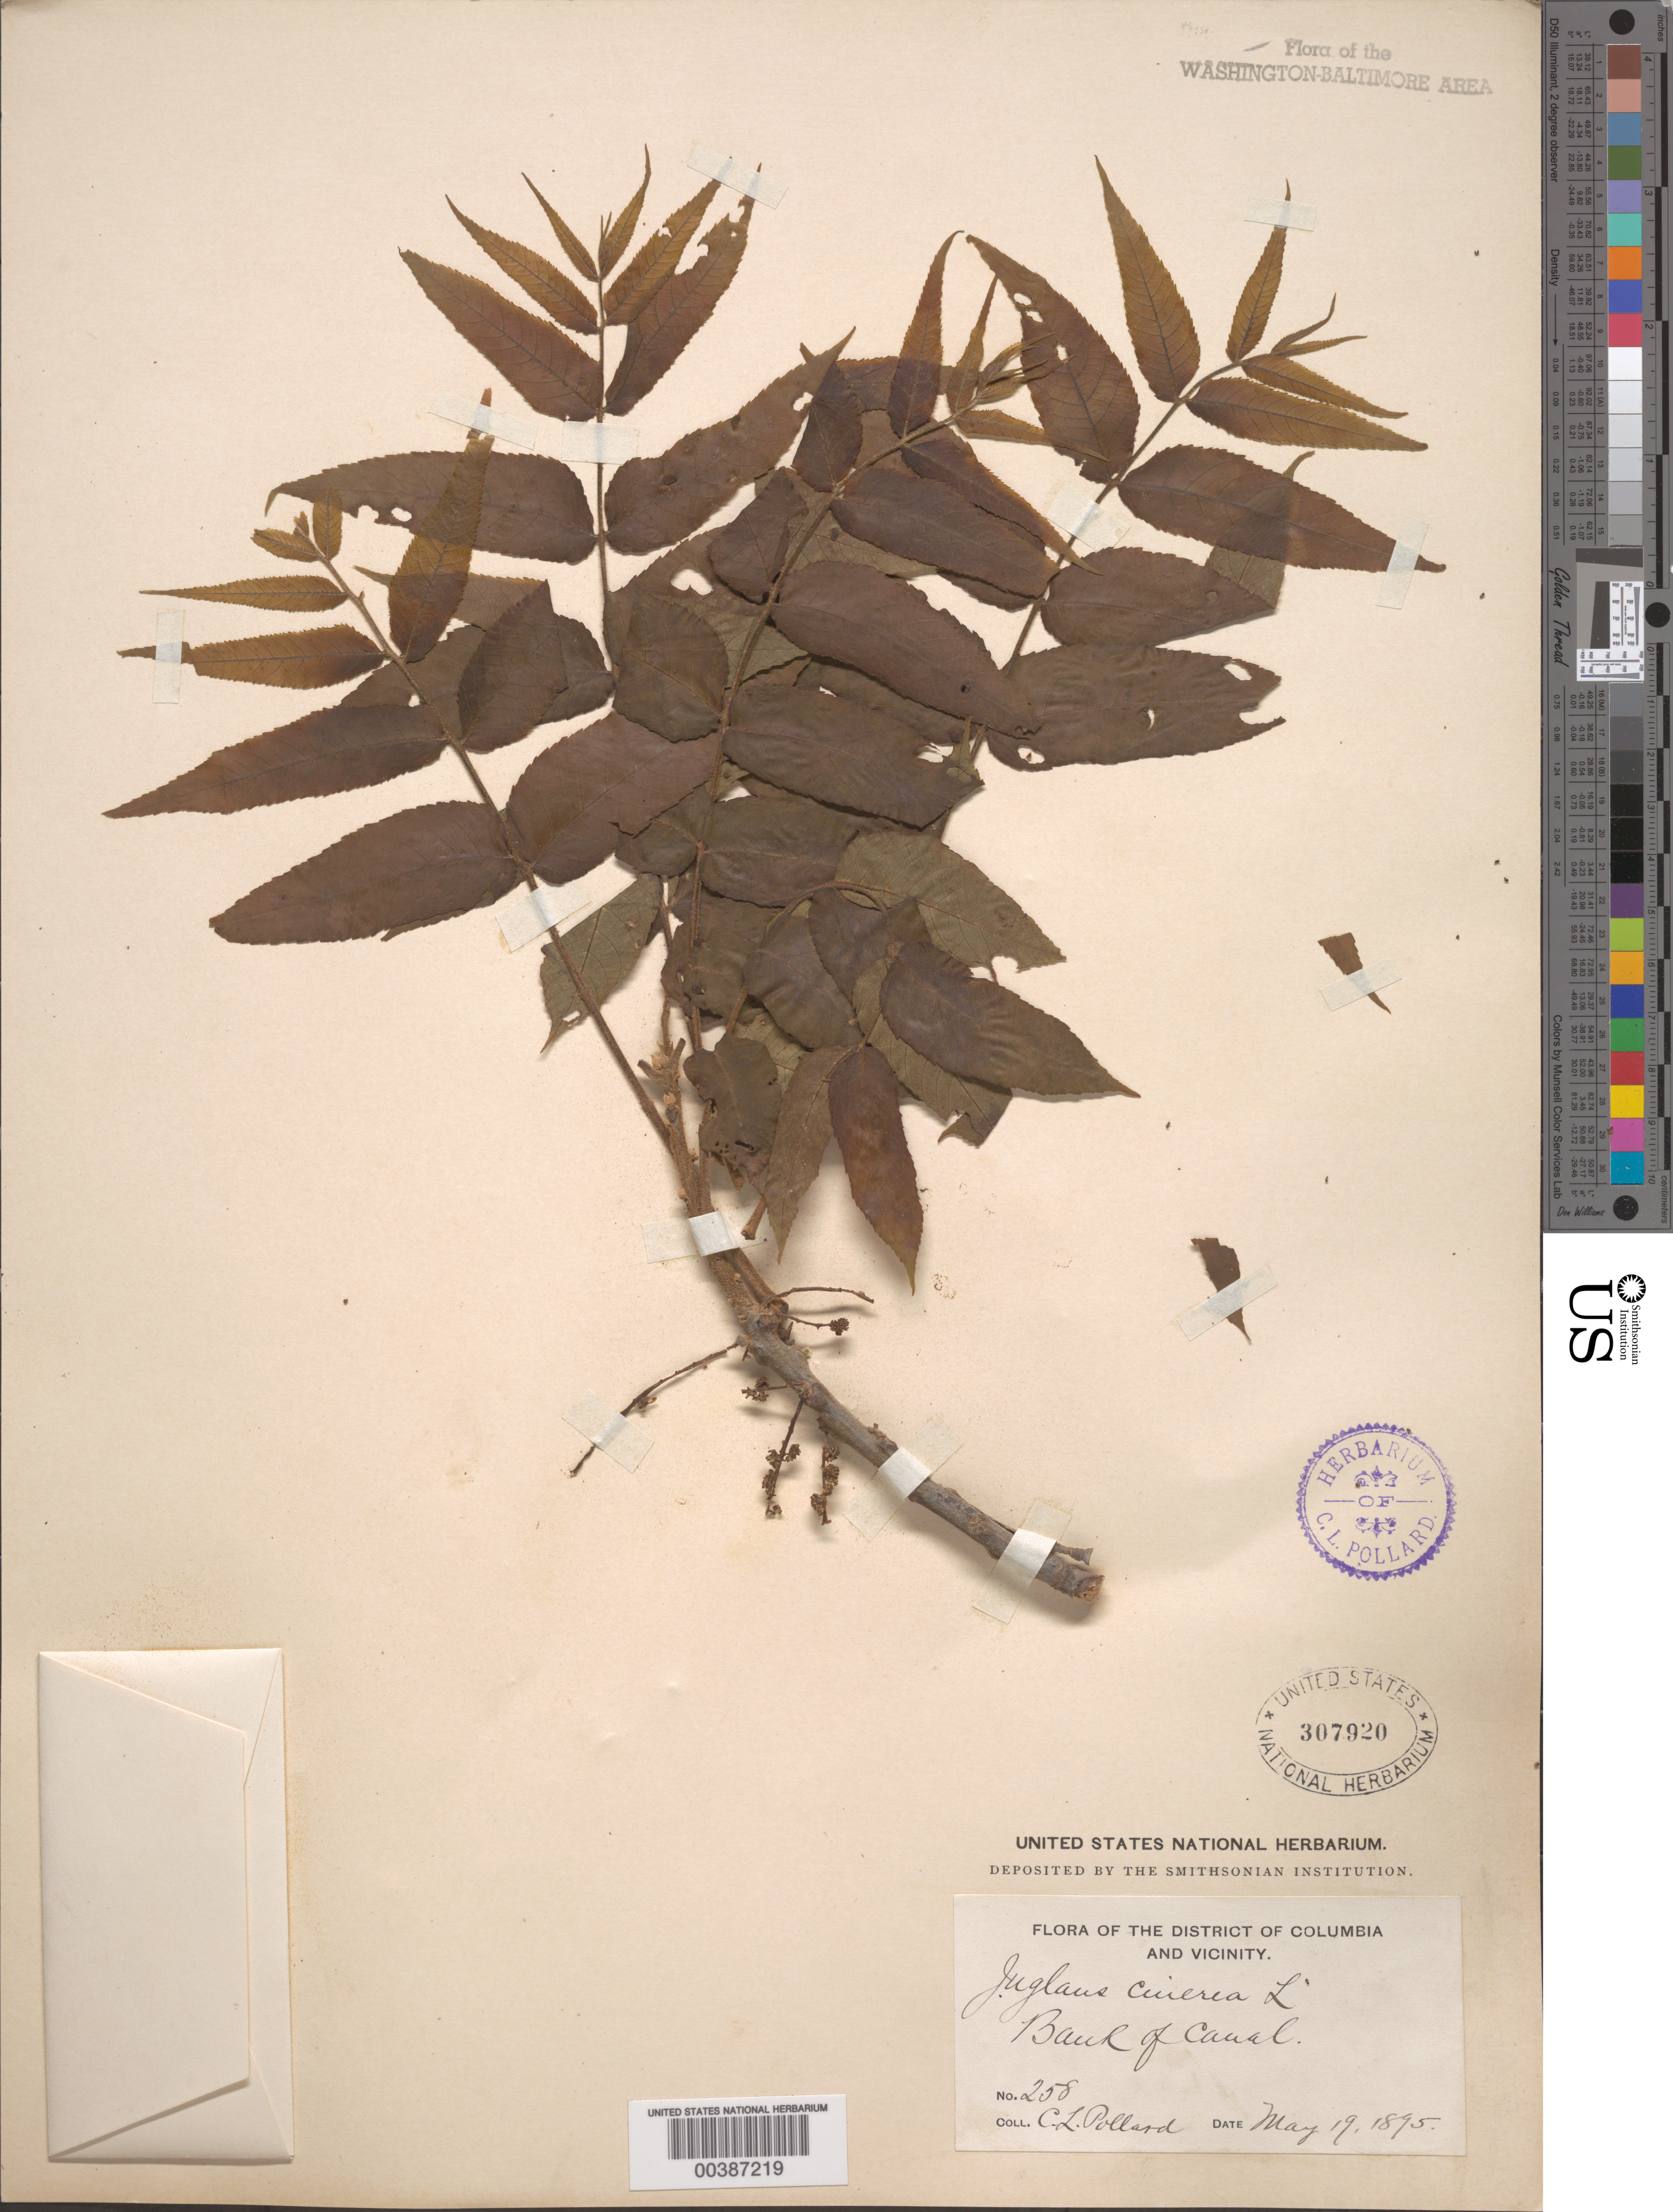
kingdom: Plantae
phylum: Tracheophyta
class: Magnoliopsida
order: Fagales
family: Juglandaceae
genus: Juglans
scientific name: Juglans cinerea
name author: L.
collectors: E. Steele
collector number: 258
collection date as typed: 04 May 1899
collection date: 1899-05-04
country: United States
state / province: District of Columbia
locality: Beaver Dam swamp, north of Kenilworth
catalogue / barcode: US 307920